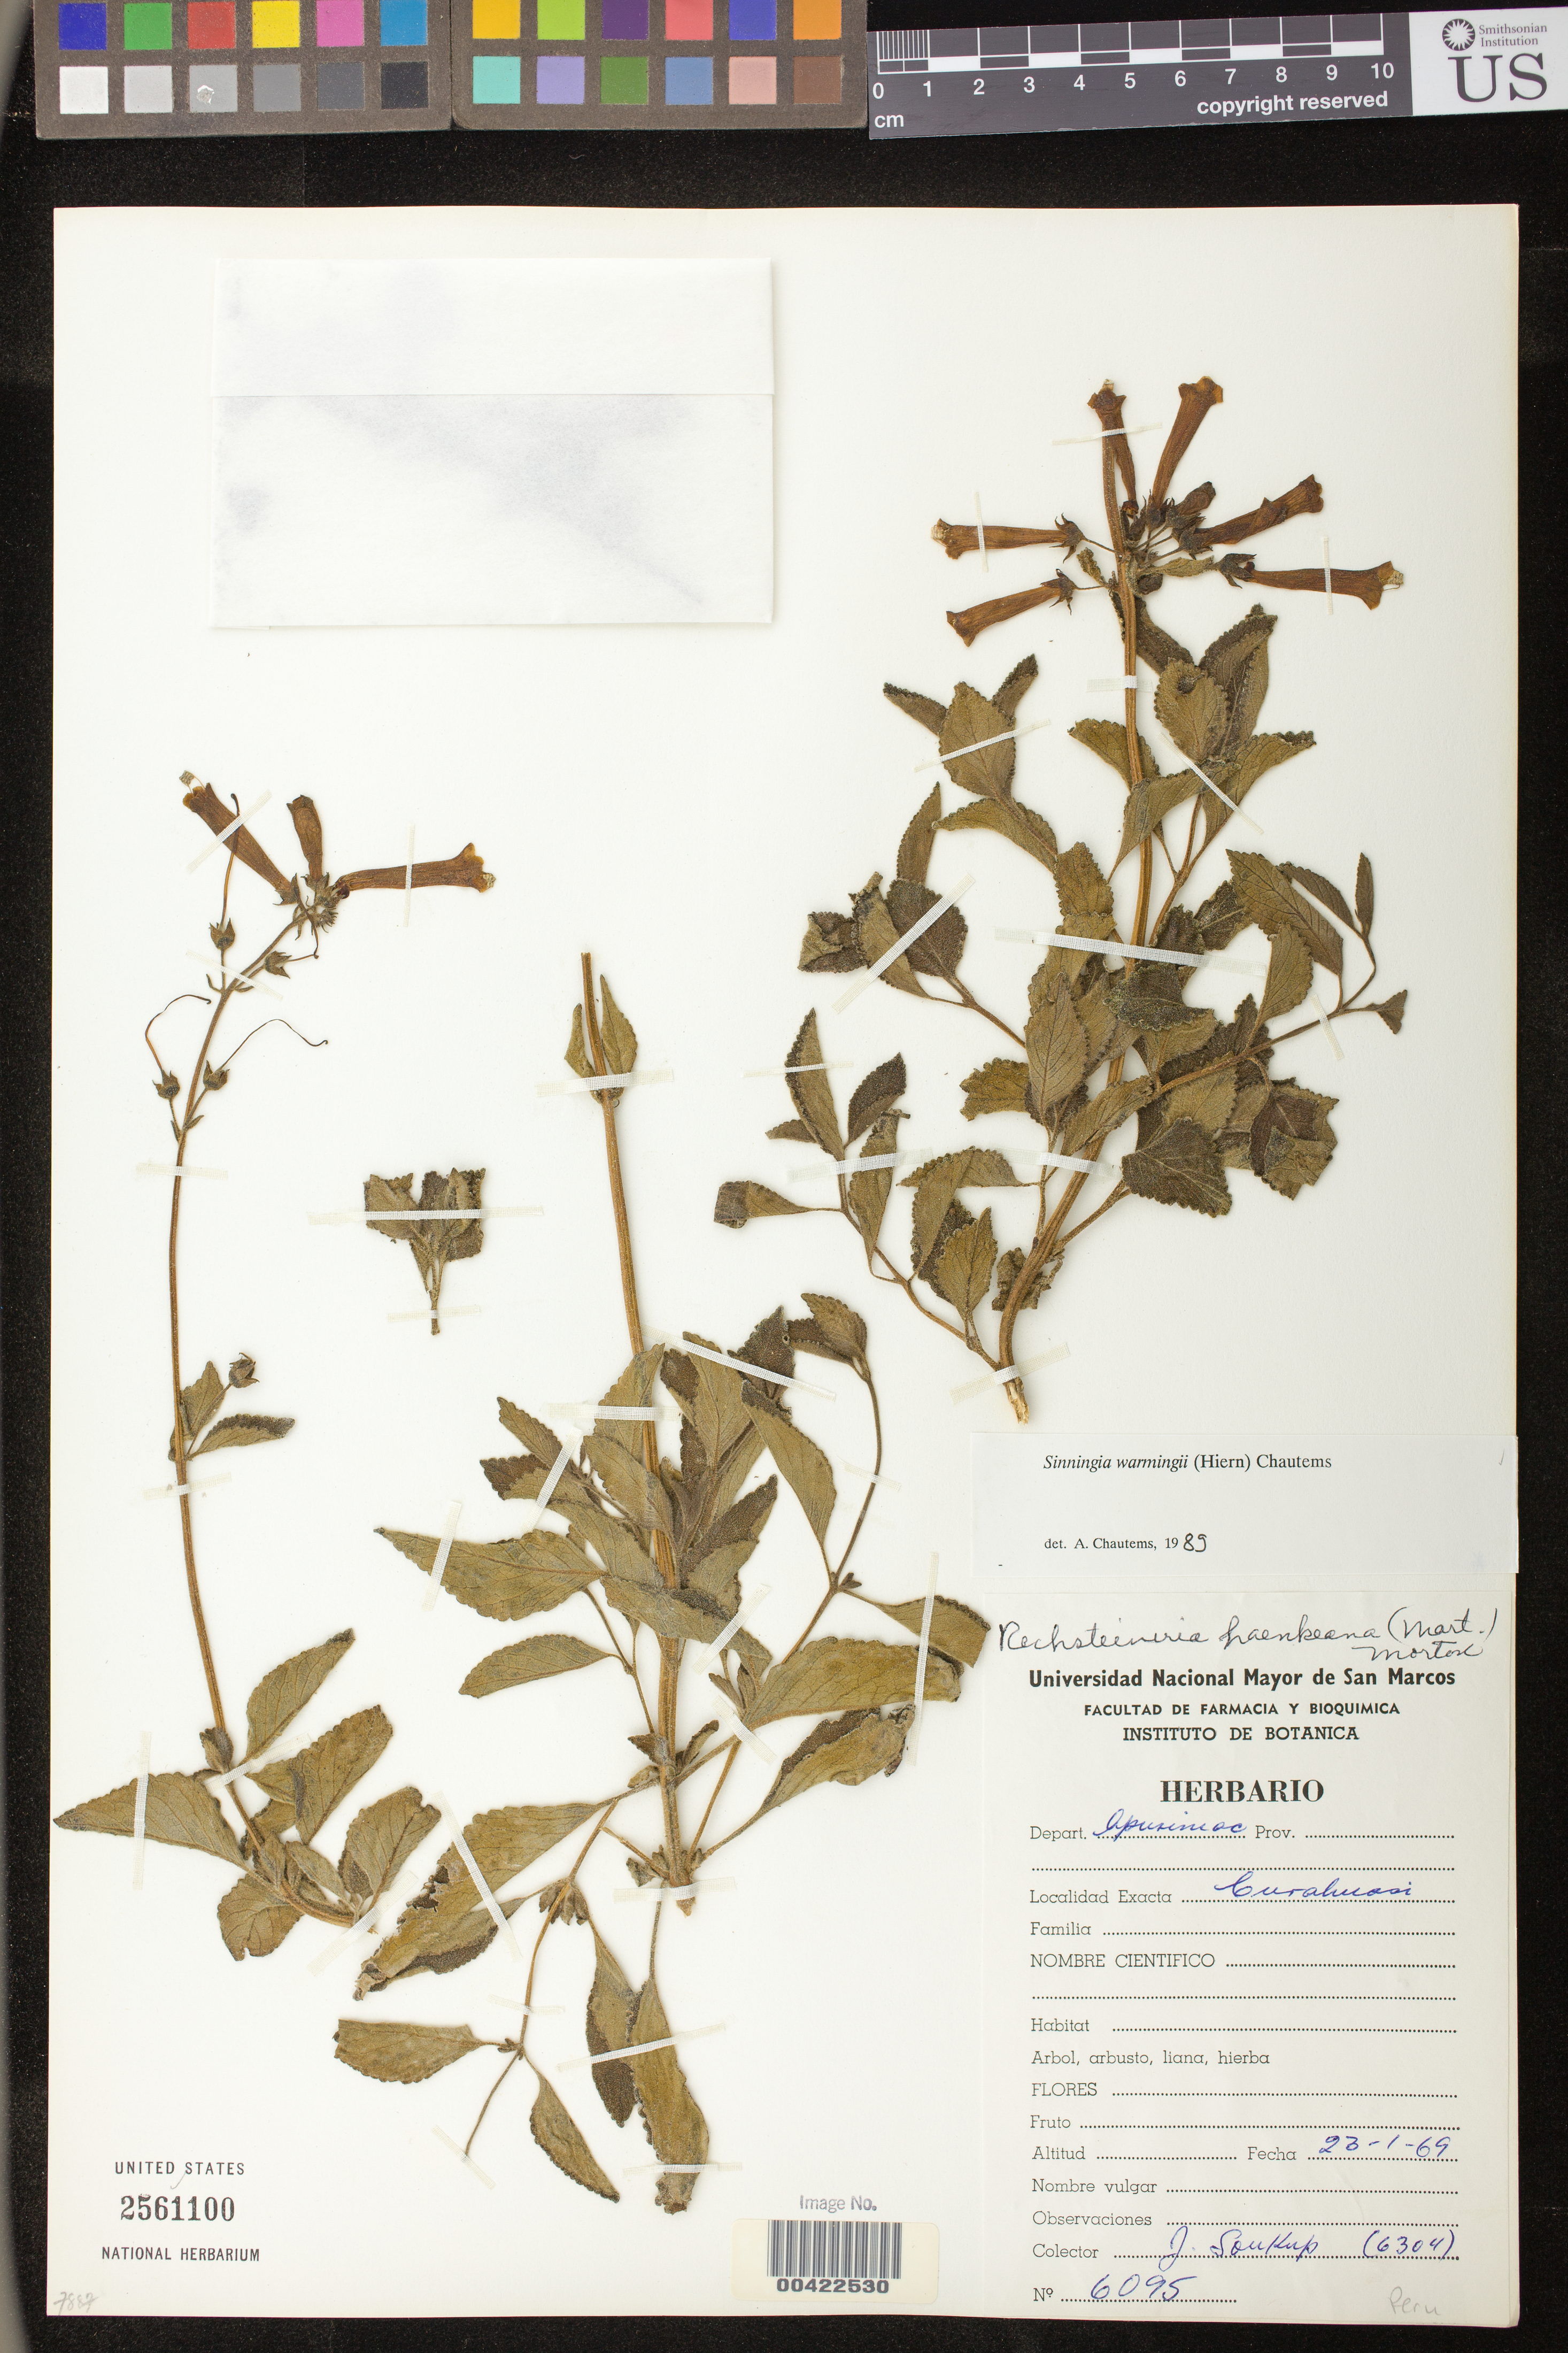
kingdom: Plantae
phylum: Tracheophyta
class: Magnoliopsida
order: Lamiales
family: Gesneriaceae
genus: Sinningia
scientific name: Sinningia warmingii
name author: (Hiern) Chautems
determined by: Skog, Laurence E.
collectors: J. J. Soukup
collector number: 6095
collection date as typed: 23 Jan 1969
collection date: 1969-01-23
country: Peru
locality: Curahuasi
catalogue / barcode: US 2561100